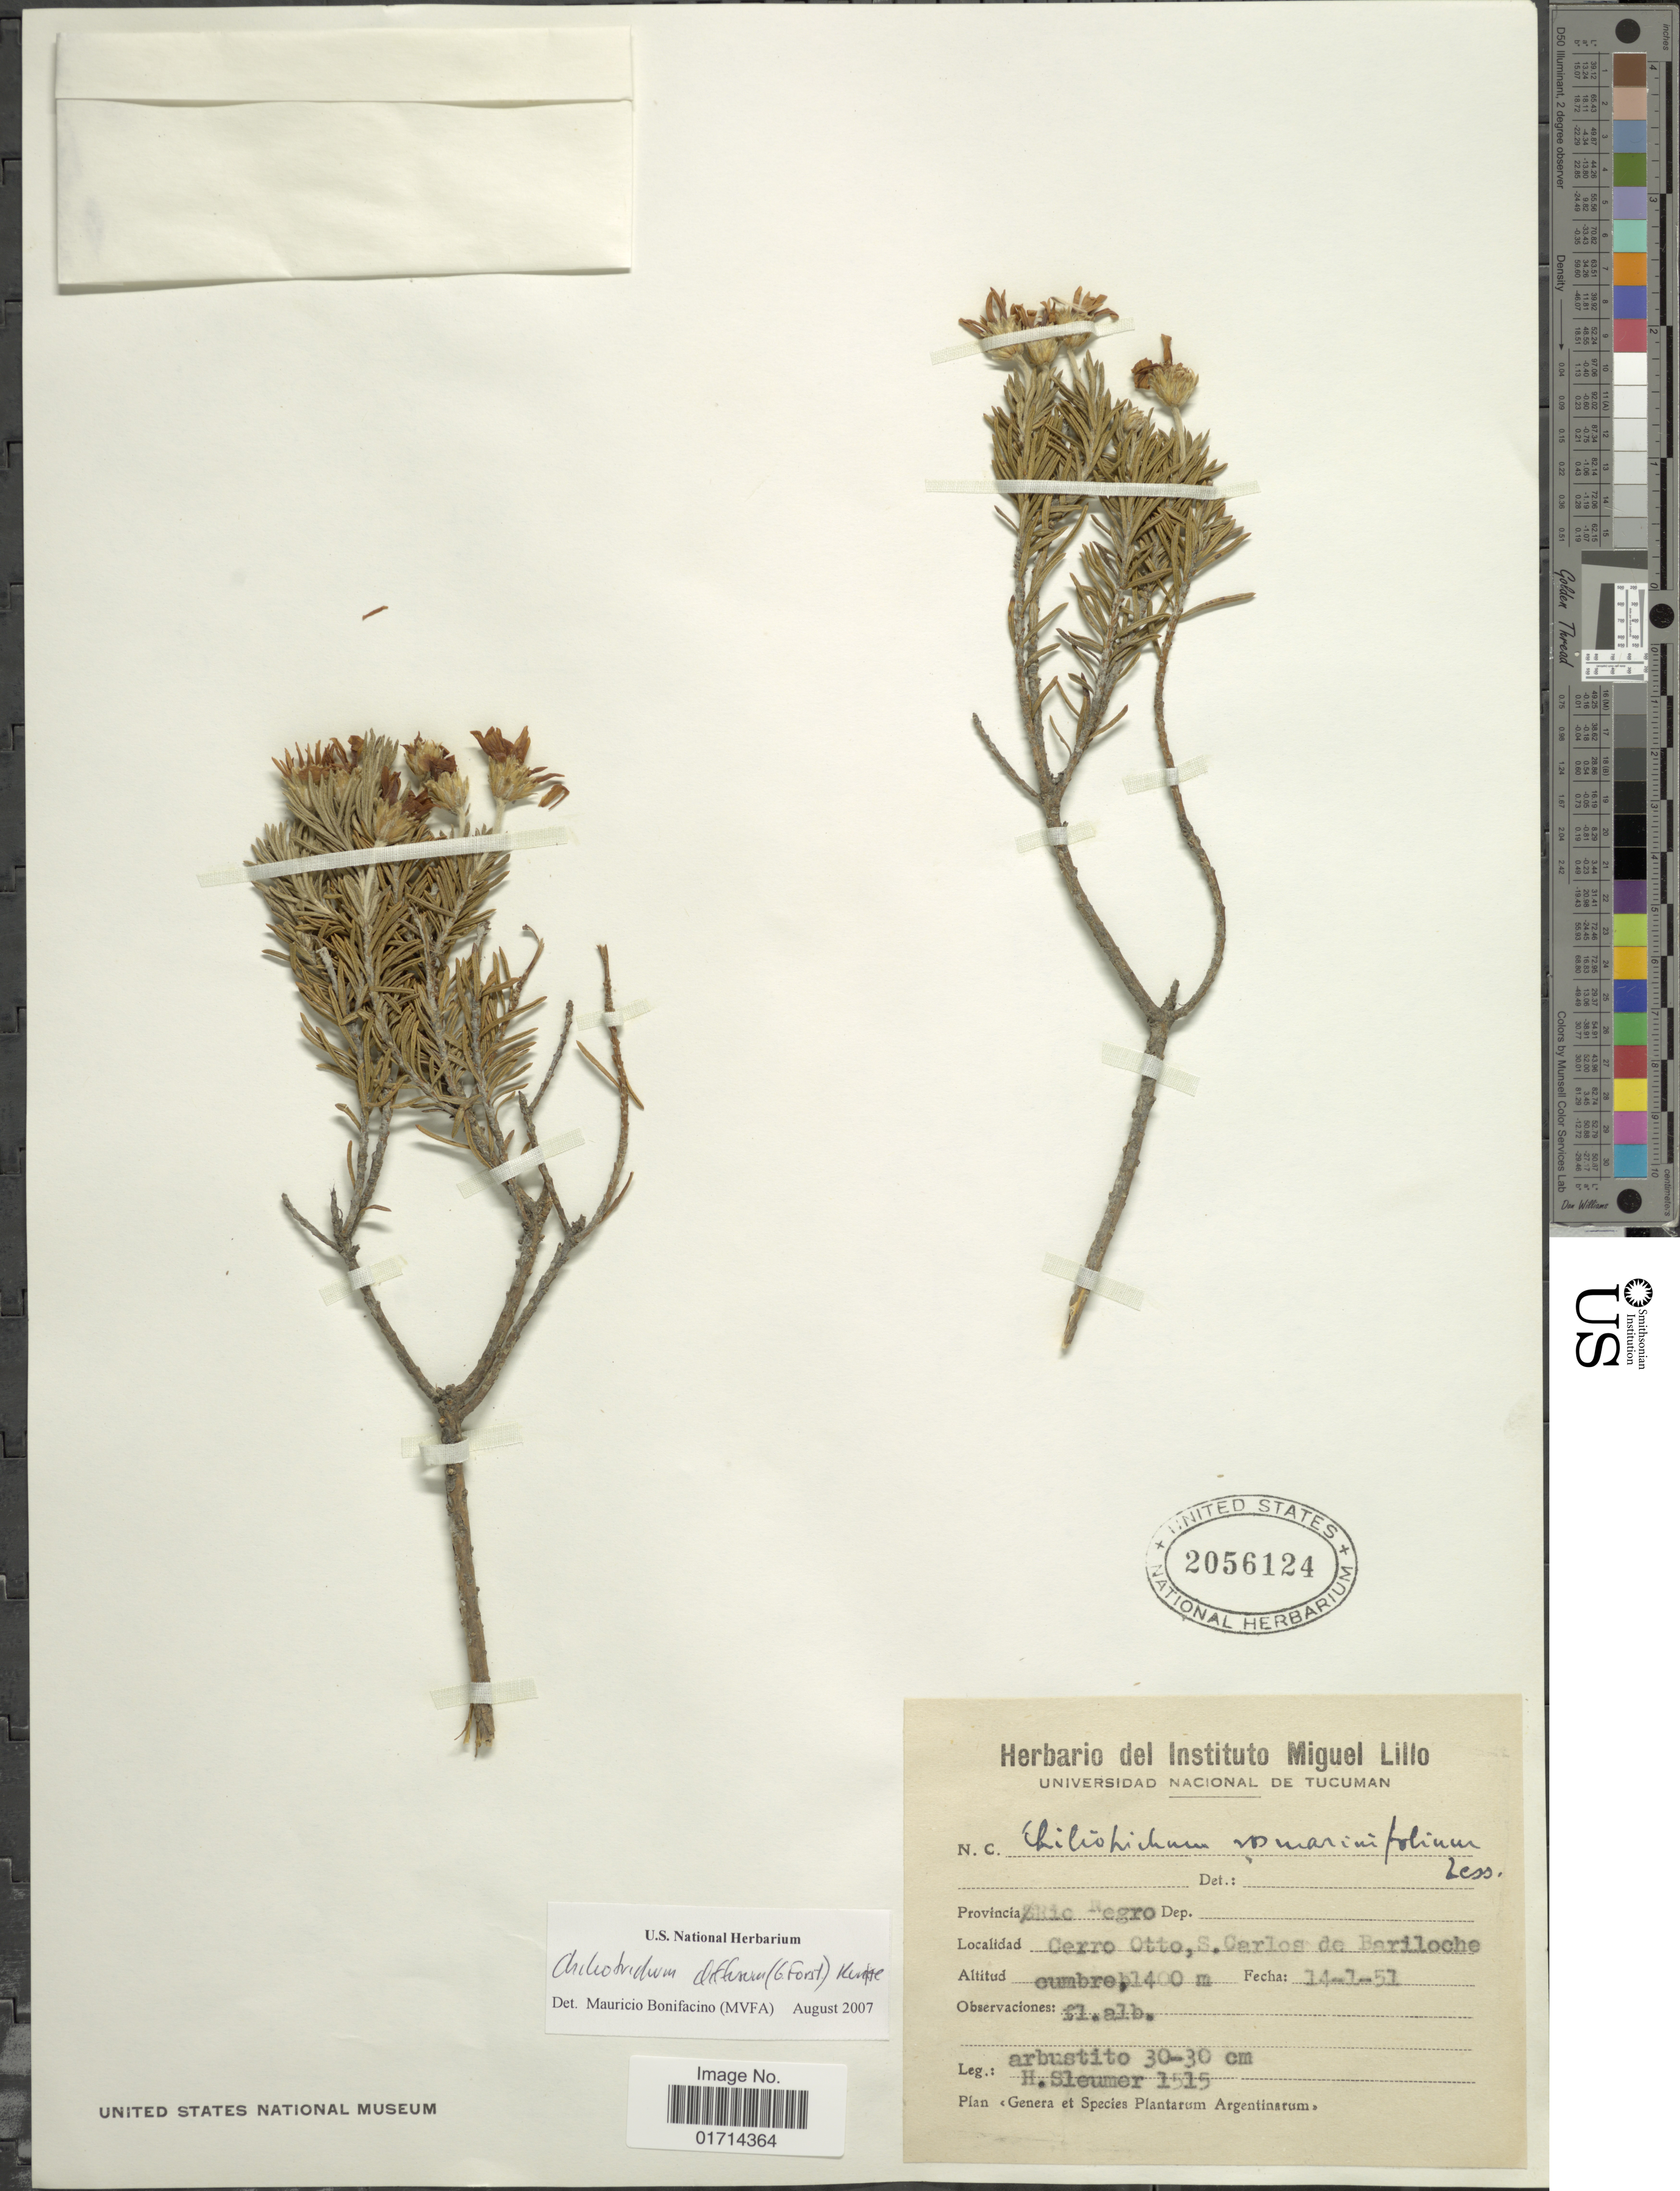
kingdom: Plantae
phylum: Tracheophyta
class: Magnoliopsida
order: Asterales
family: Asteraceae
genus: Chiliotrichum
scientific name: Chiliotrichum rosmarinifolium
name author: Less.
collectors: H. O. Sleumer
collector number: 1515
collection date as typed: Transcribed d/m/y: 14/1/51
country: Argentina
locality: Provincia Ric Regro, Cerro Otto, S. Carlos de Bariloche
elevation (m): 1400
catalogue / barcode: US 2056124